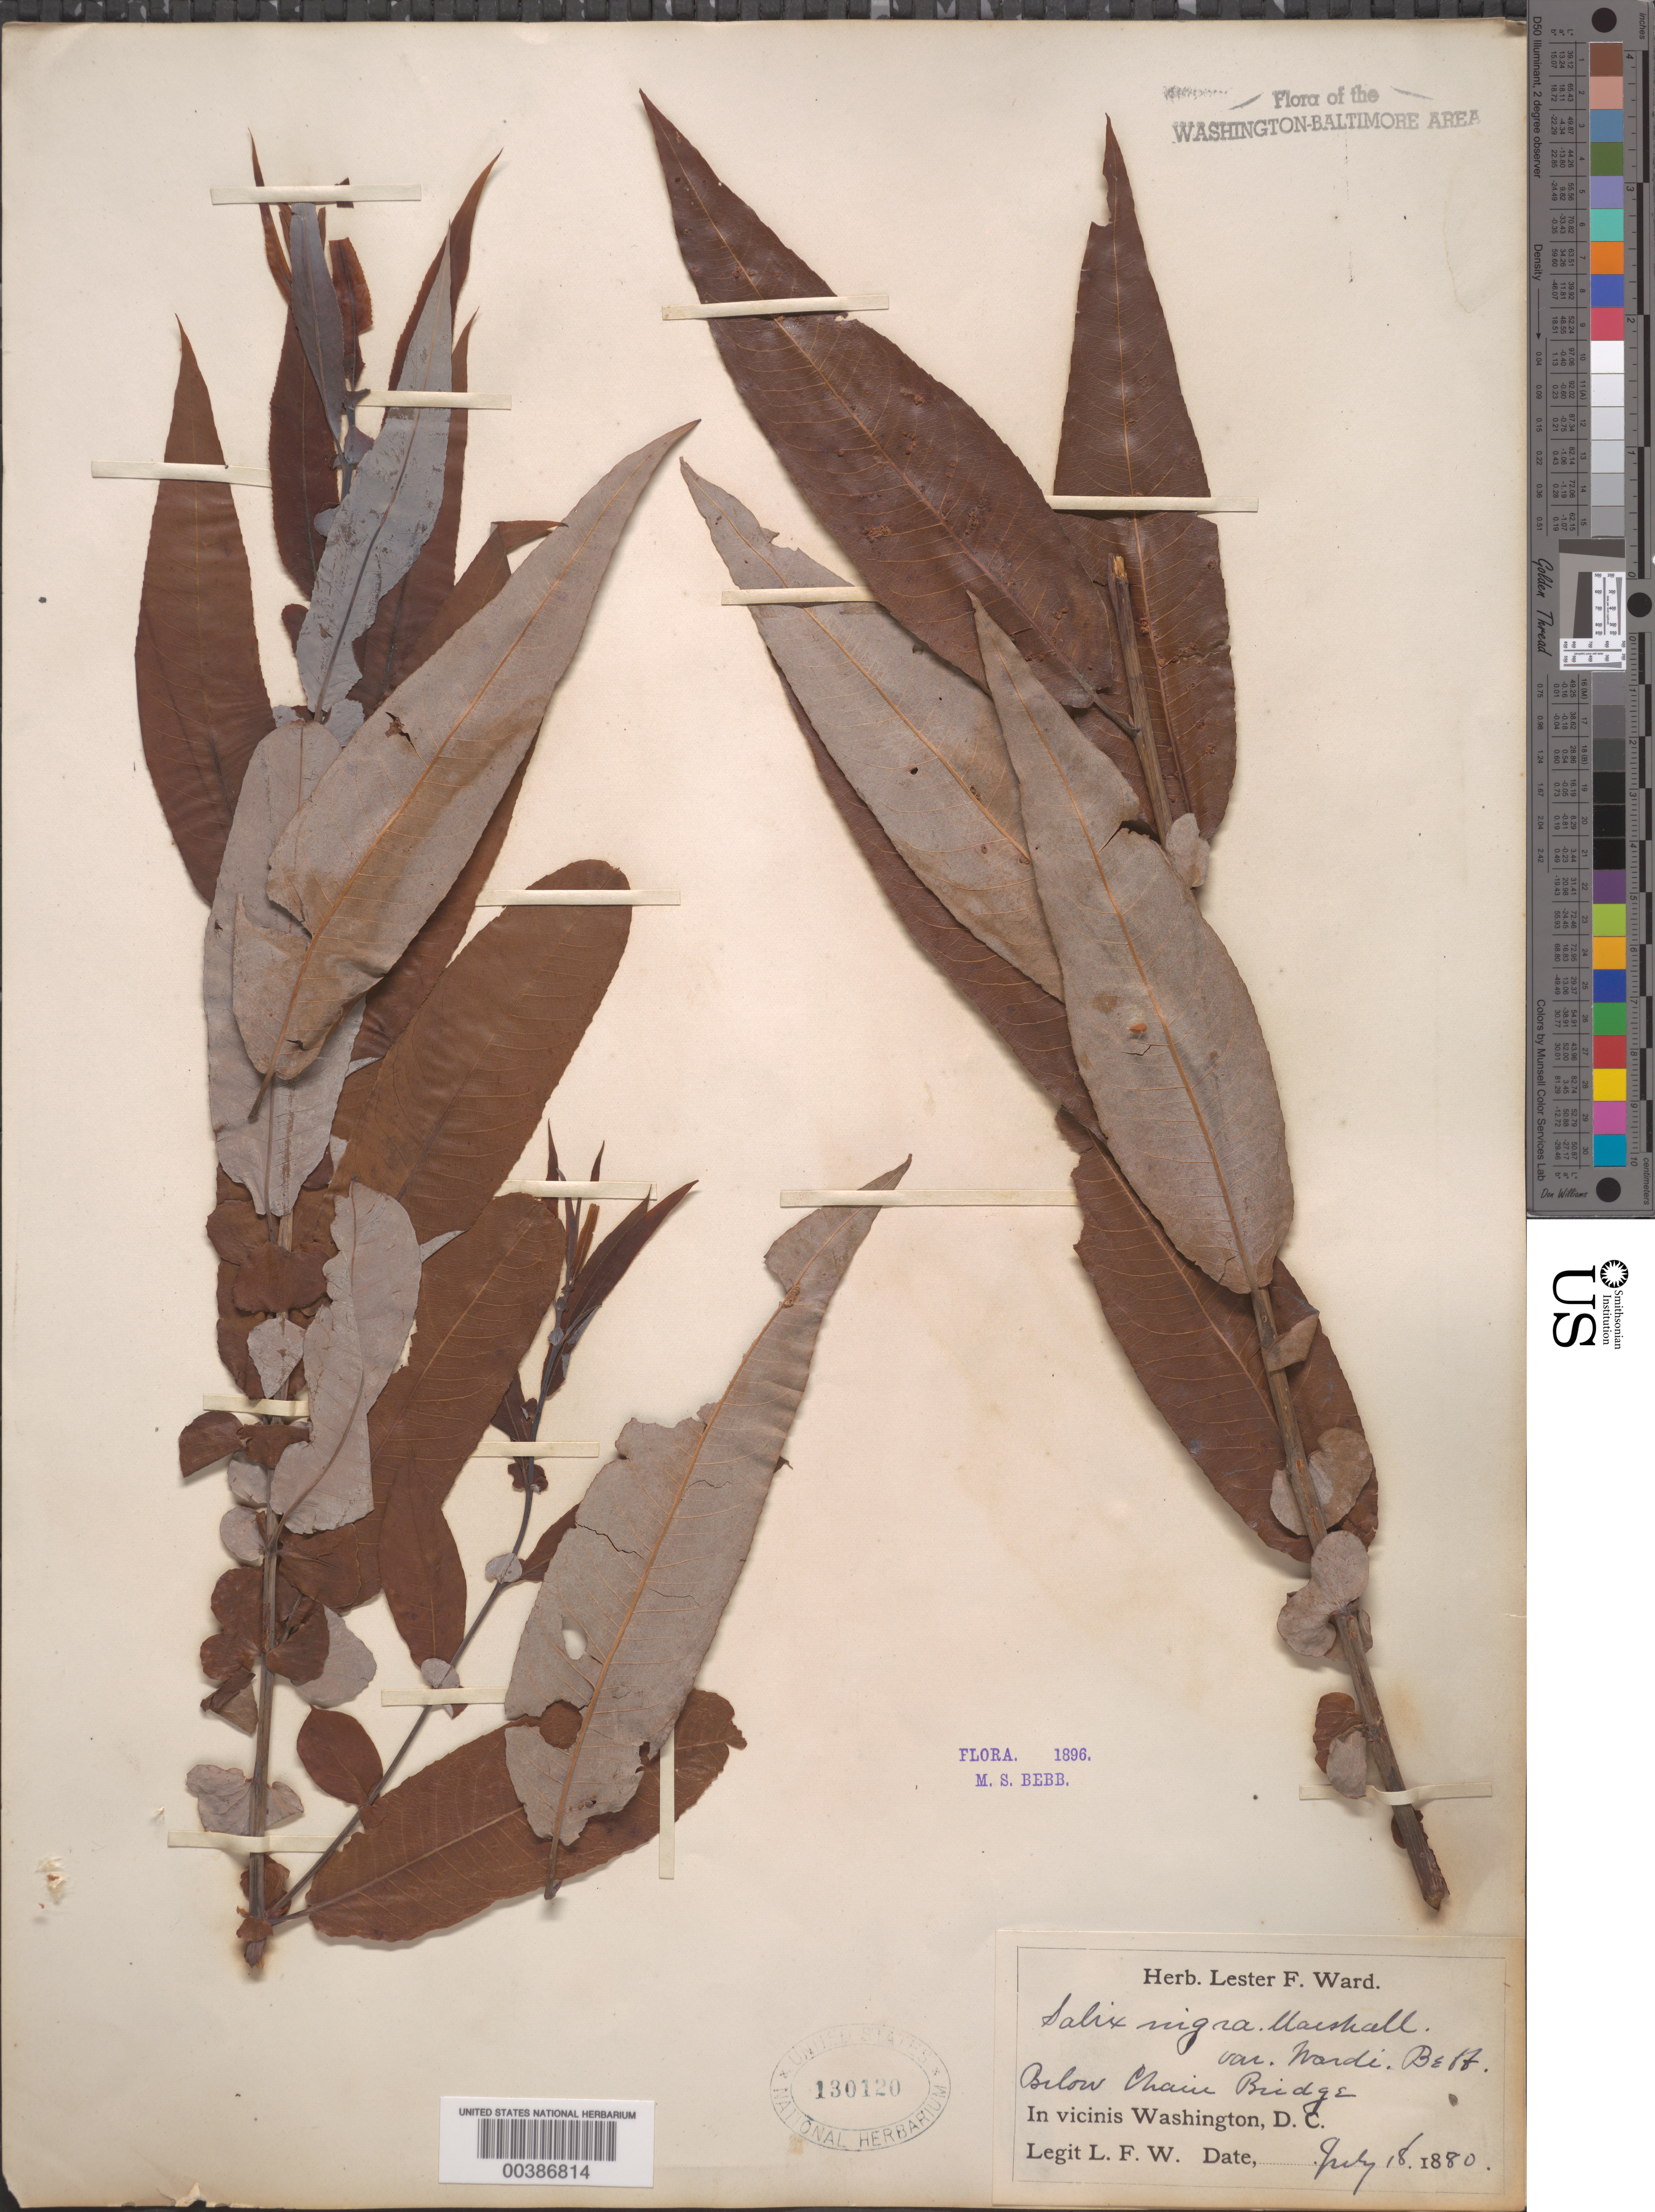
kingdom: Plantae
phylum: Tracheophyta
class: Magnoliopsida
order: Malpighiales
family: Salicaceae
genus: Salix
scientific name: Salix caroliniana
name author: Michx.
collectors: L. F. Ward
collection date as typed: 18 Jul 1880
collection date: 1880-07-18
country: United States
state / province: District of Columbia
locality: Below Chain Bridge C. and O. Canal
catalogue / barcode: US 130120